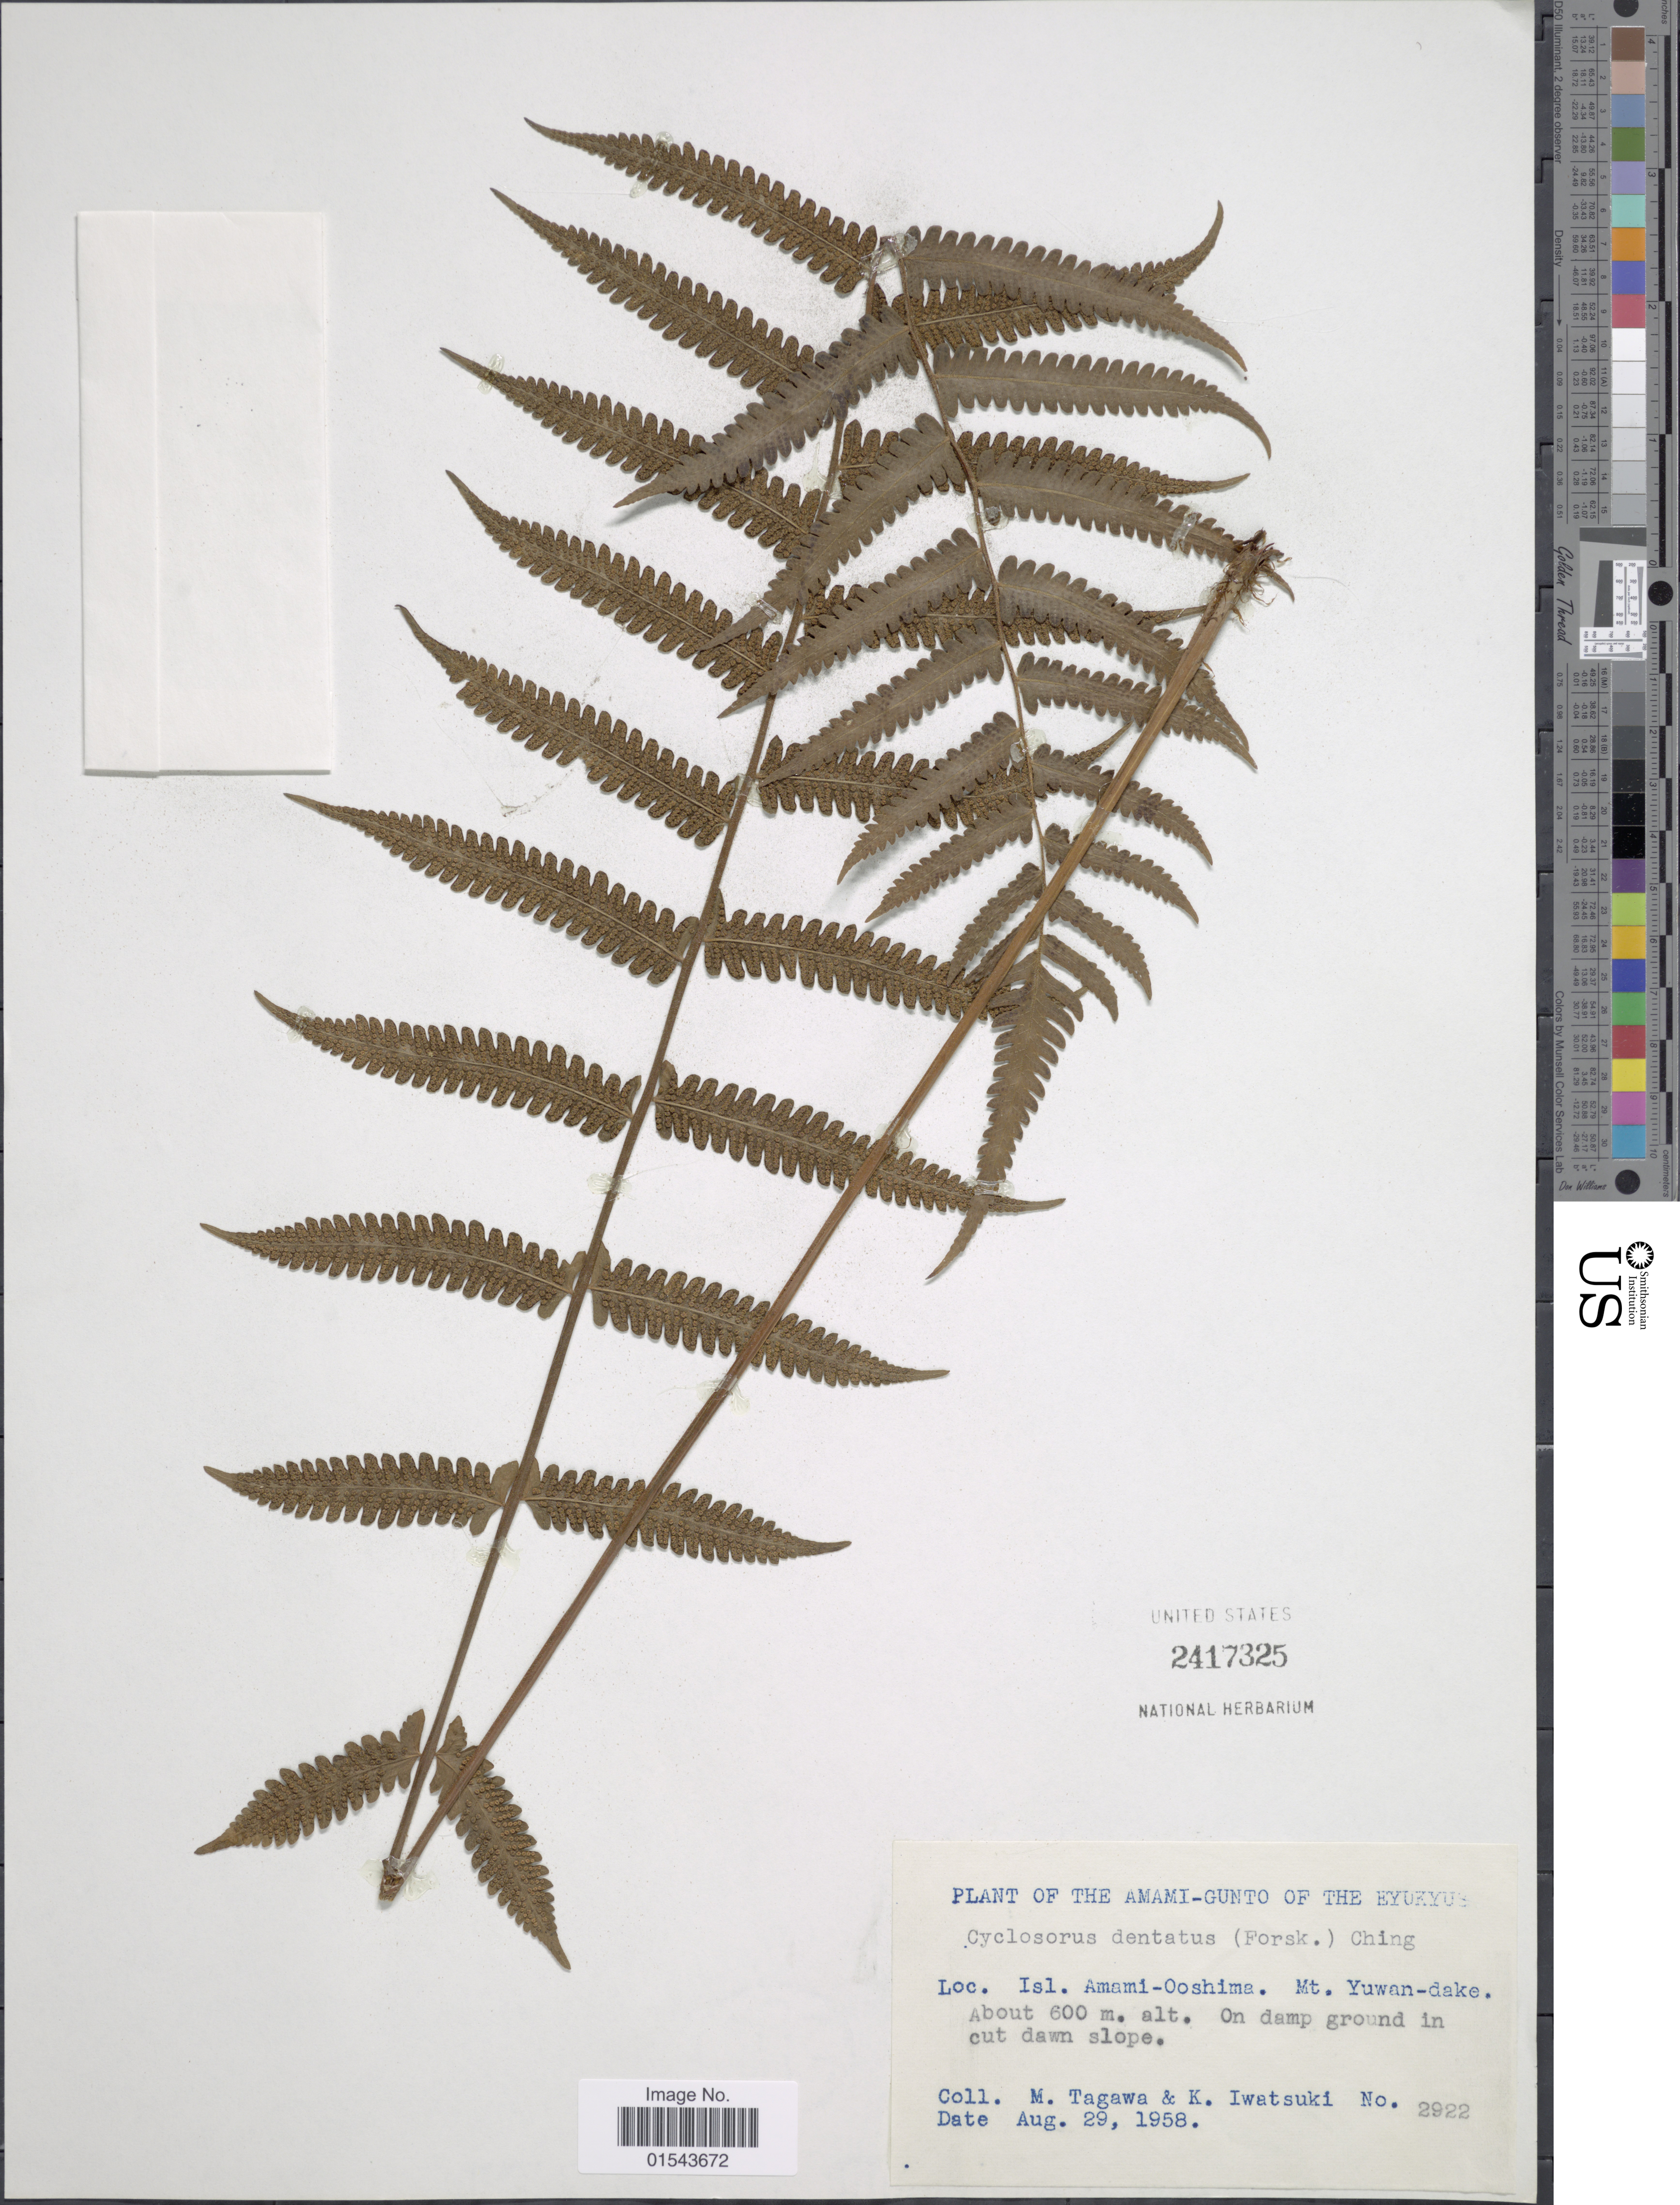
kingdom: Plantae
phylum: Tracheophyta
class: Polypodiopsida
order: Polypodiales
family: Thelypteridaceae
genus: Christella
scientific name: Christella dentata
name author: (Forssk.) Brownsey & Jermy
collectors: M. Tagawa & K. Iwatsuki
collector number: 2922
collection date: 1958-08-29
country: Japan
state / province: Okinawa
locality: Amami-Gunto of The Eyokyus. Isl. Amami-Ooshima, Mt. Yuwan-dake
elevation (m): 600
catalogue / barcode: US 2417325